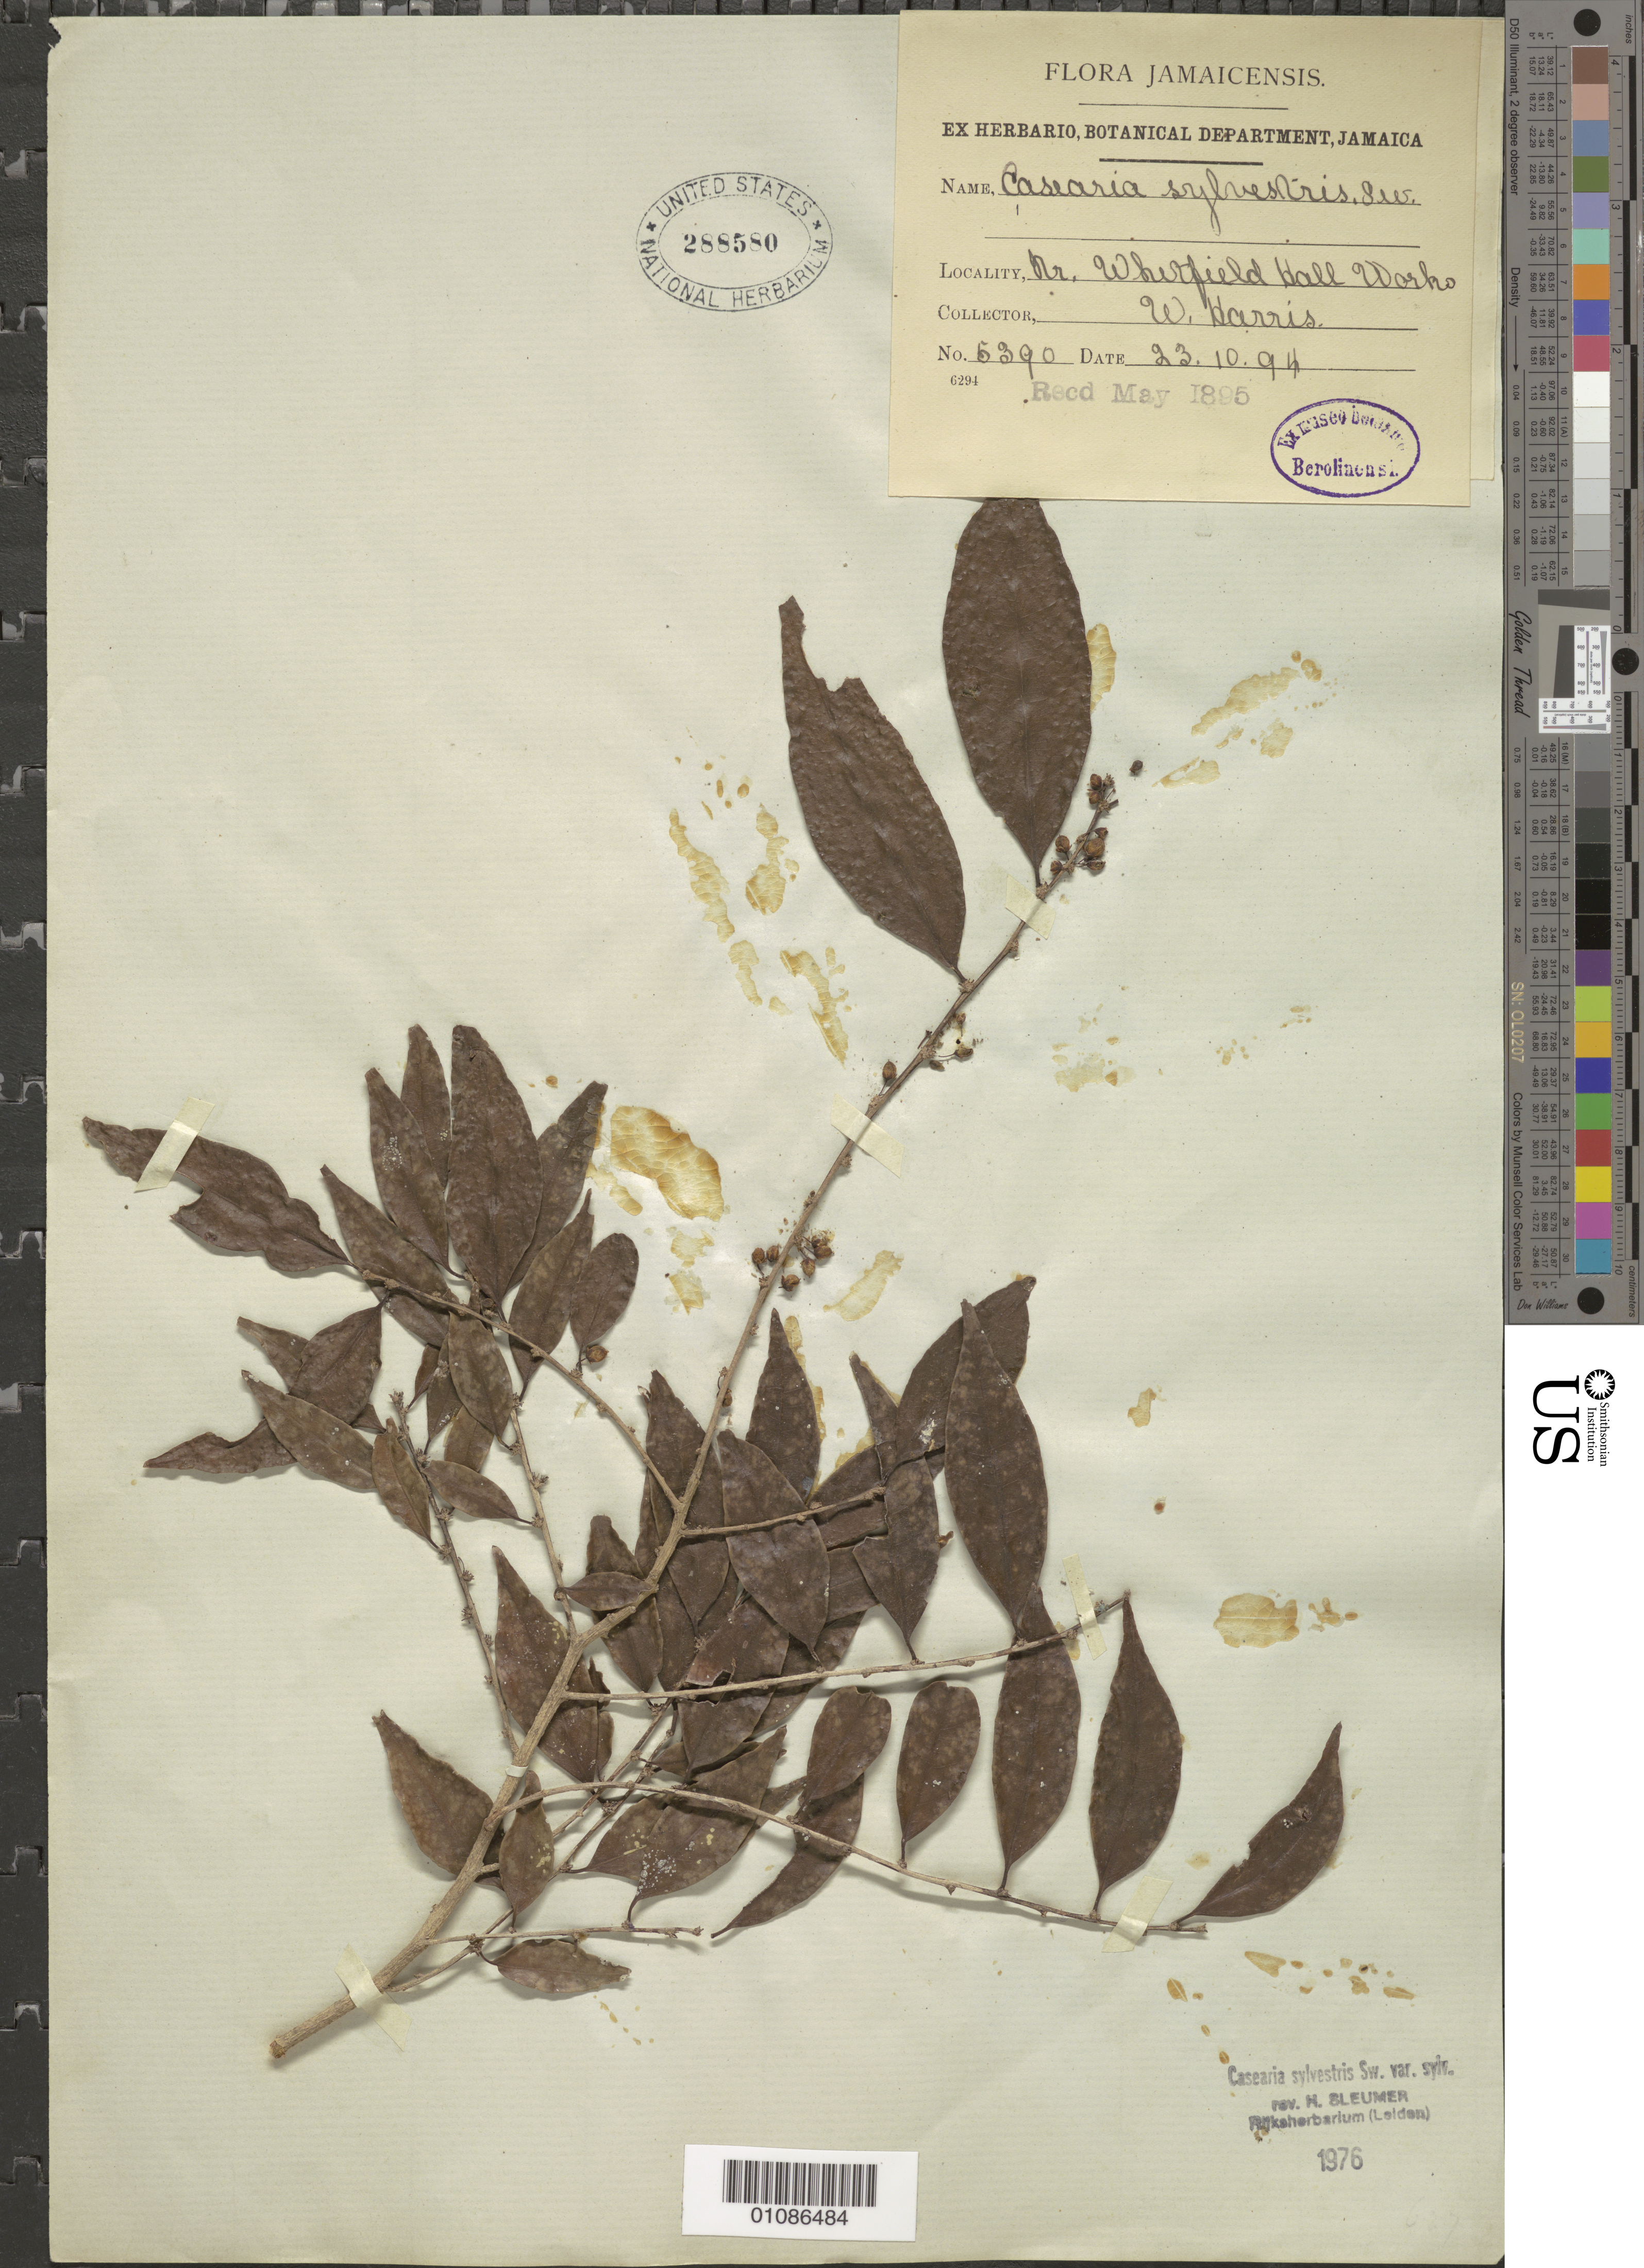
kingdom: Plantae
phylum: Tracheophyta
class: Magnoliopsida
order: Malpighiales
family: Salicaceae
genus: Casearia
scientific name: Casearia sylvestris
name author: Sw.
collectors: W. Harris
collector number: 5390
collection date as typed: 23 Oct 1894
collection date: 1894-10-23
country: Jamaica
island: Jamaica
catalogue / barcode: US 288580